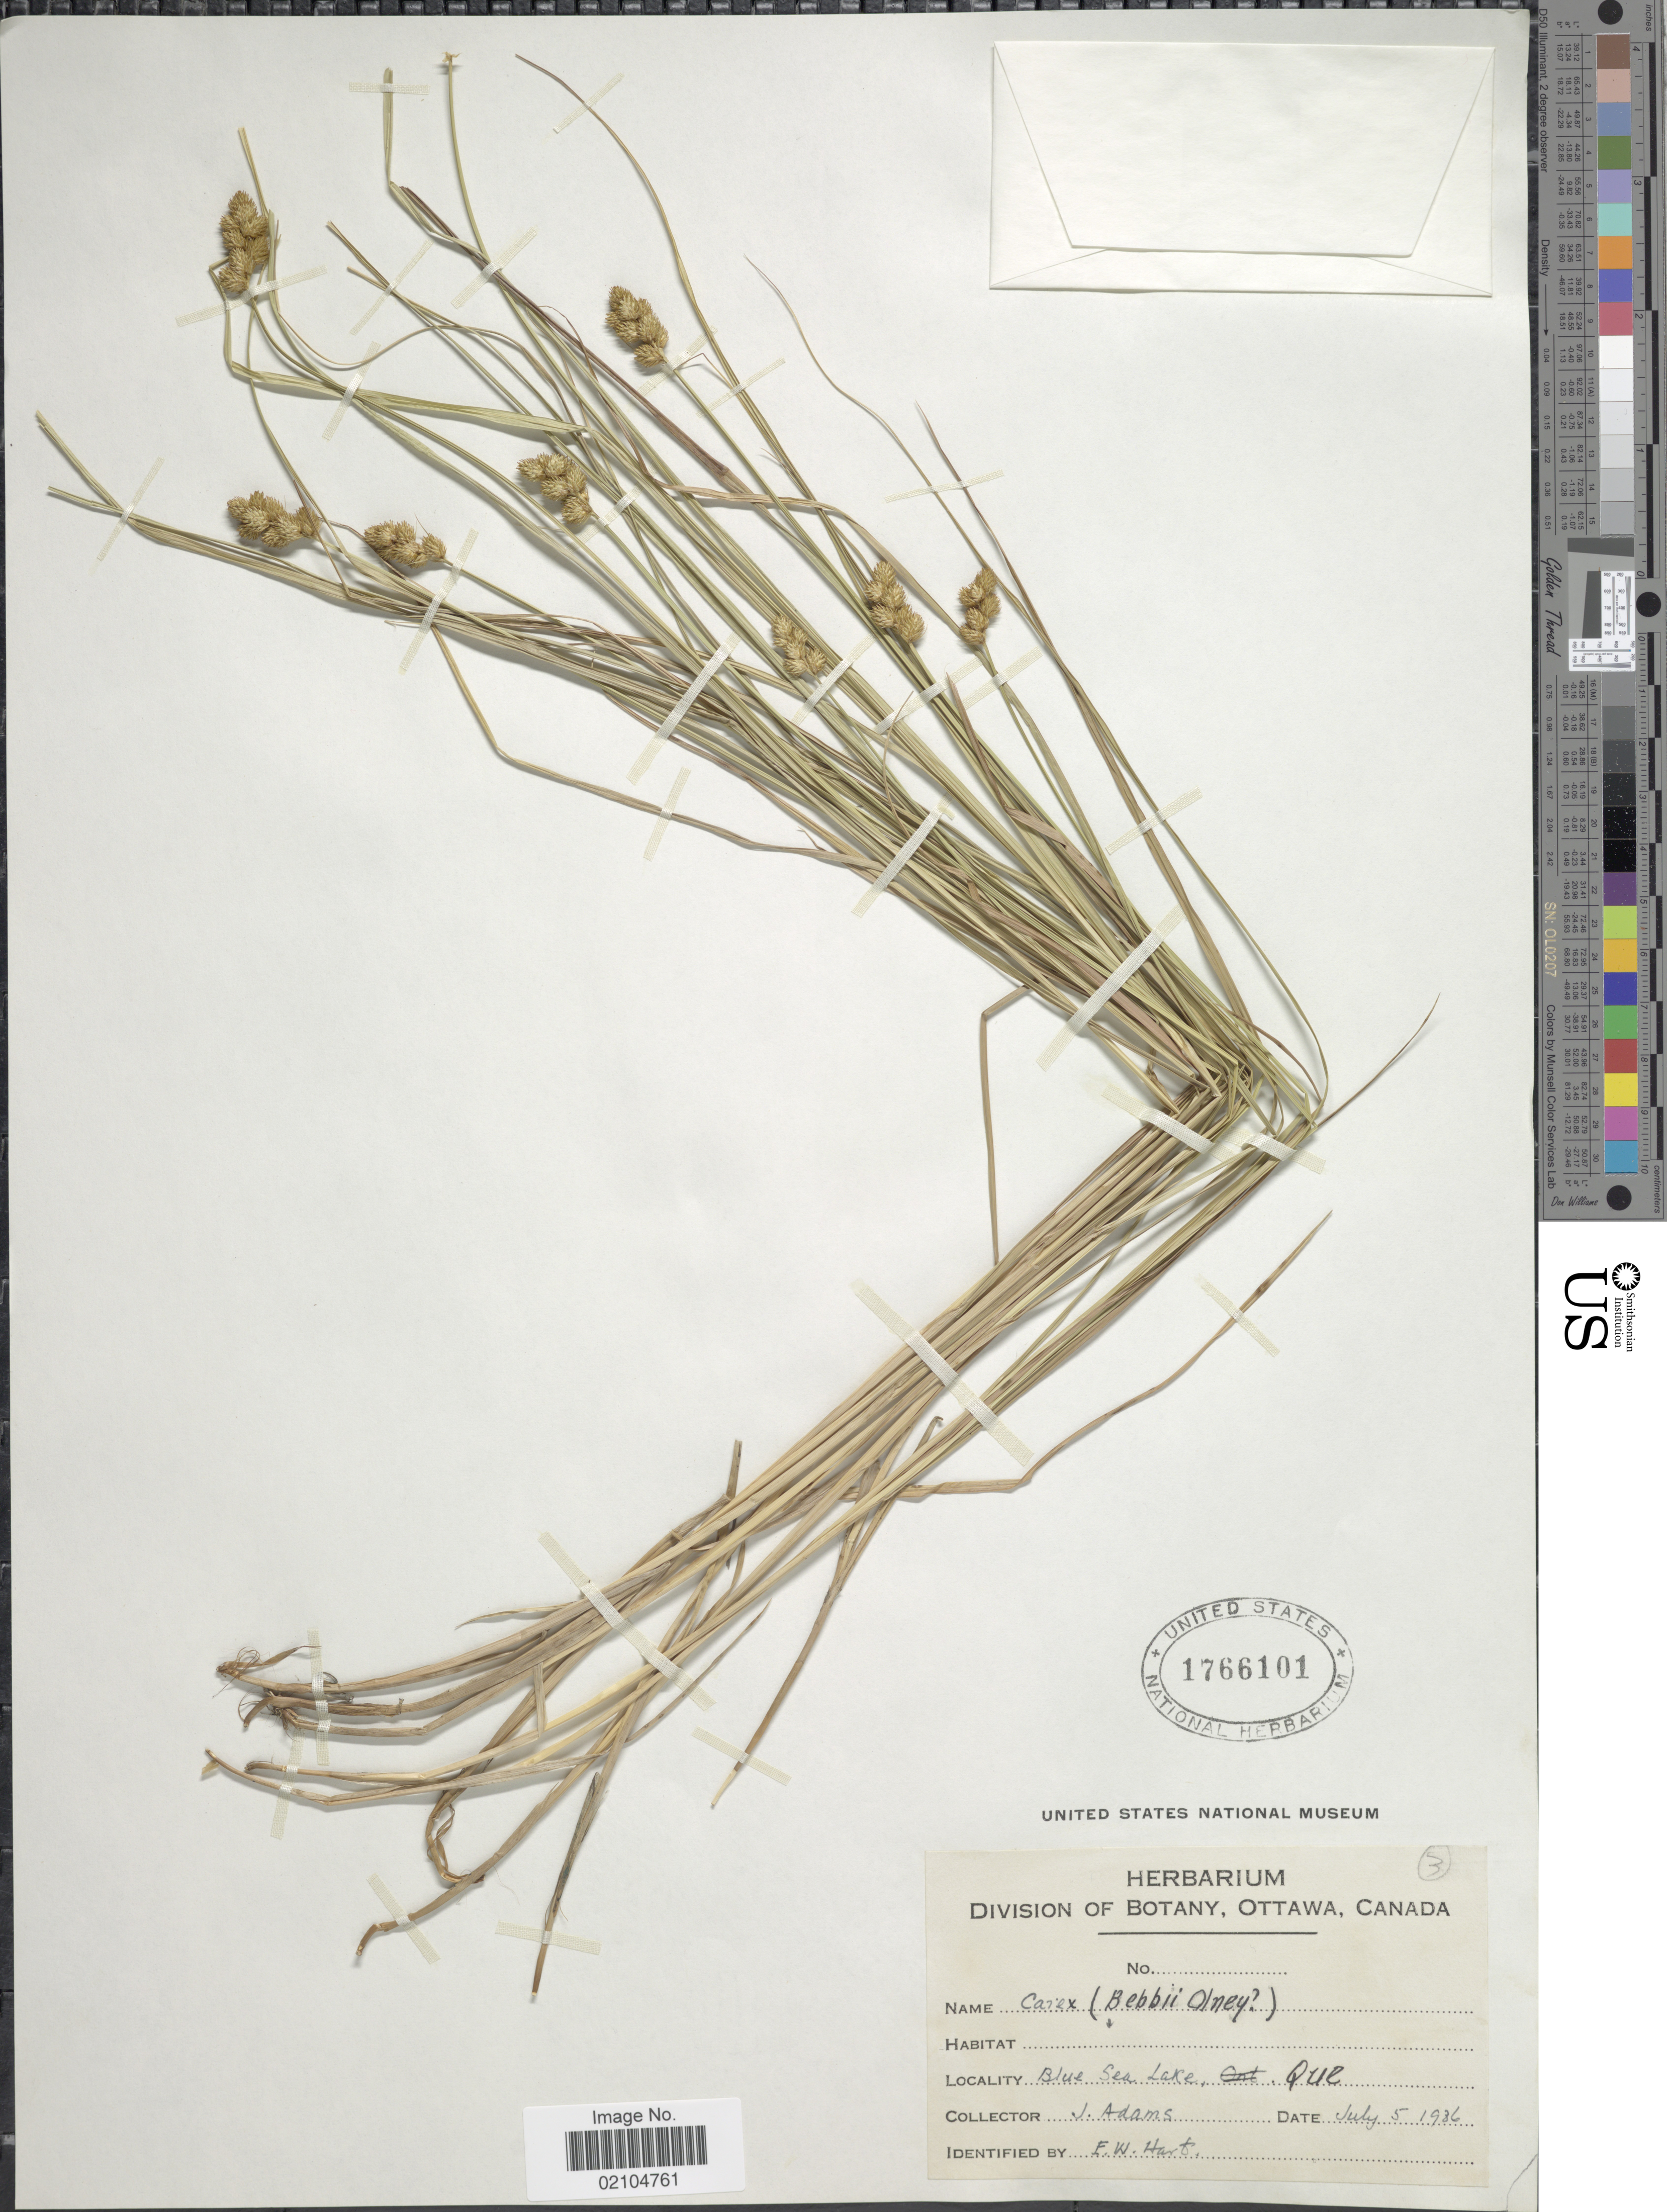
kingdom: Plantae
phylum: Tracheophyta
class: Liliopsida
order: Poales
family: Cyperaceae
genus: Carex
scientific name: Carex bebbii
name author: (L.H. Bailey) Olney ex Fernald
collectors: J. Adams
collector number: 3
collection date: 1936-07-05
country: Canada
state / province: Quebec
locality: Blue Sea Lake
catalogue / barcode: US 1766101